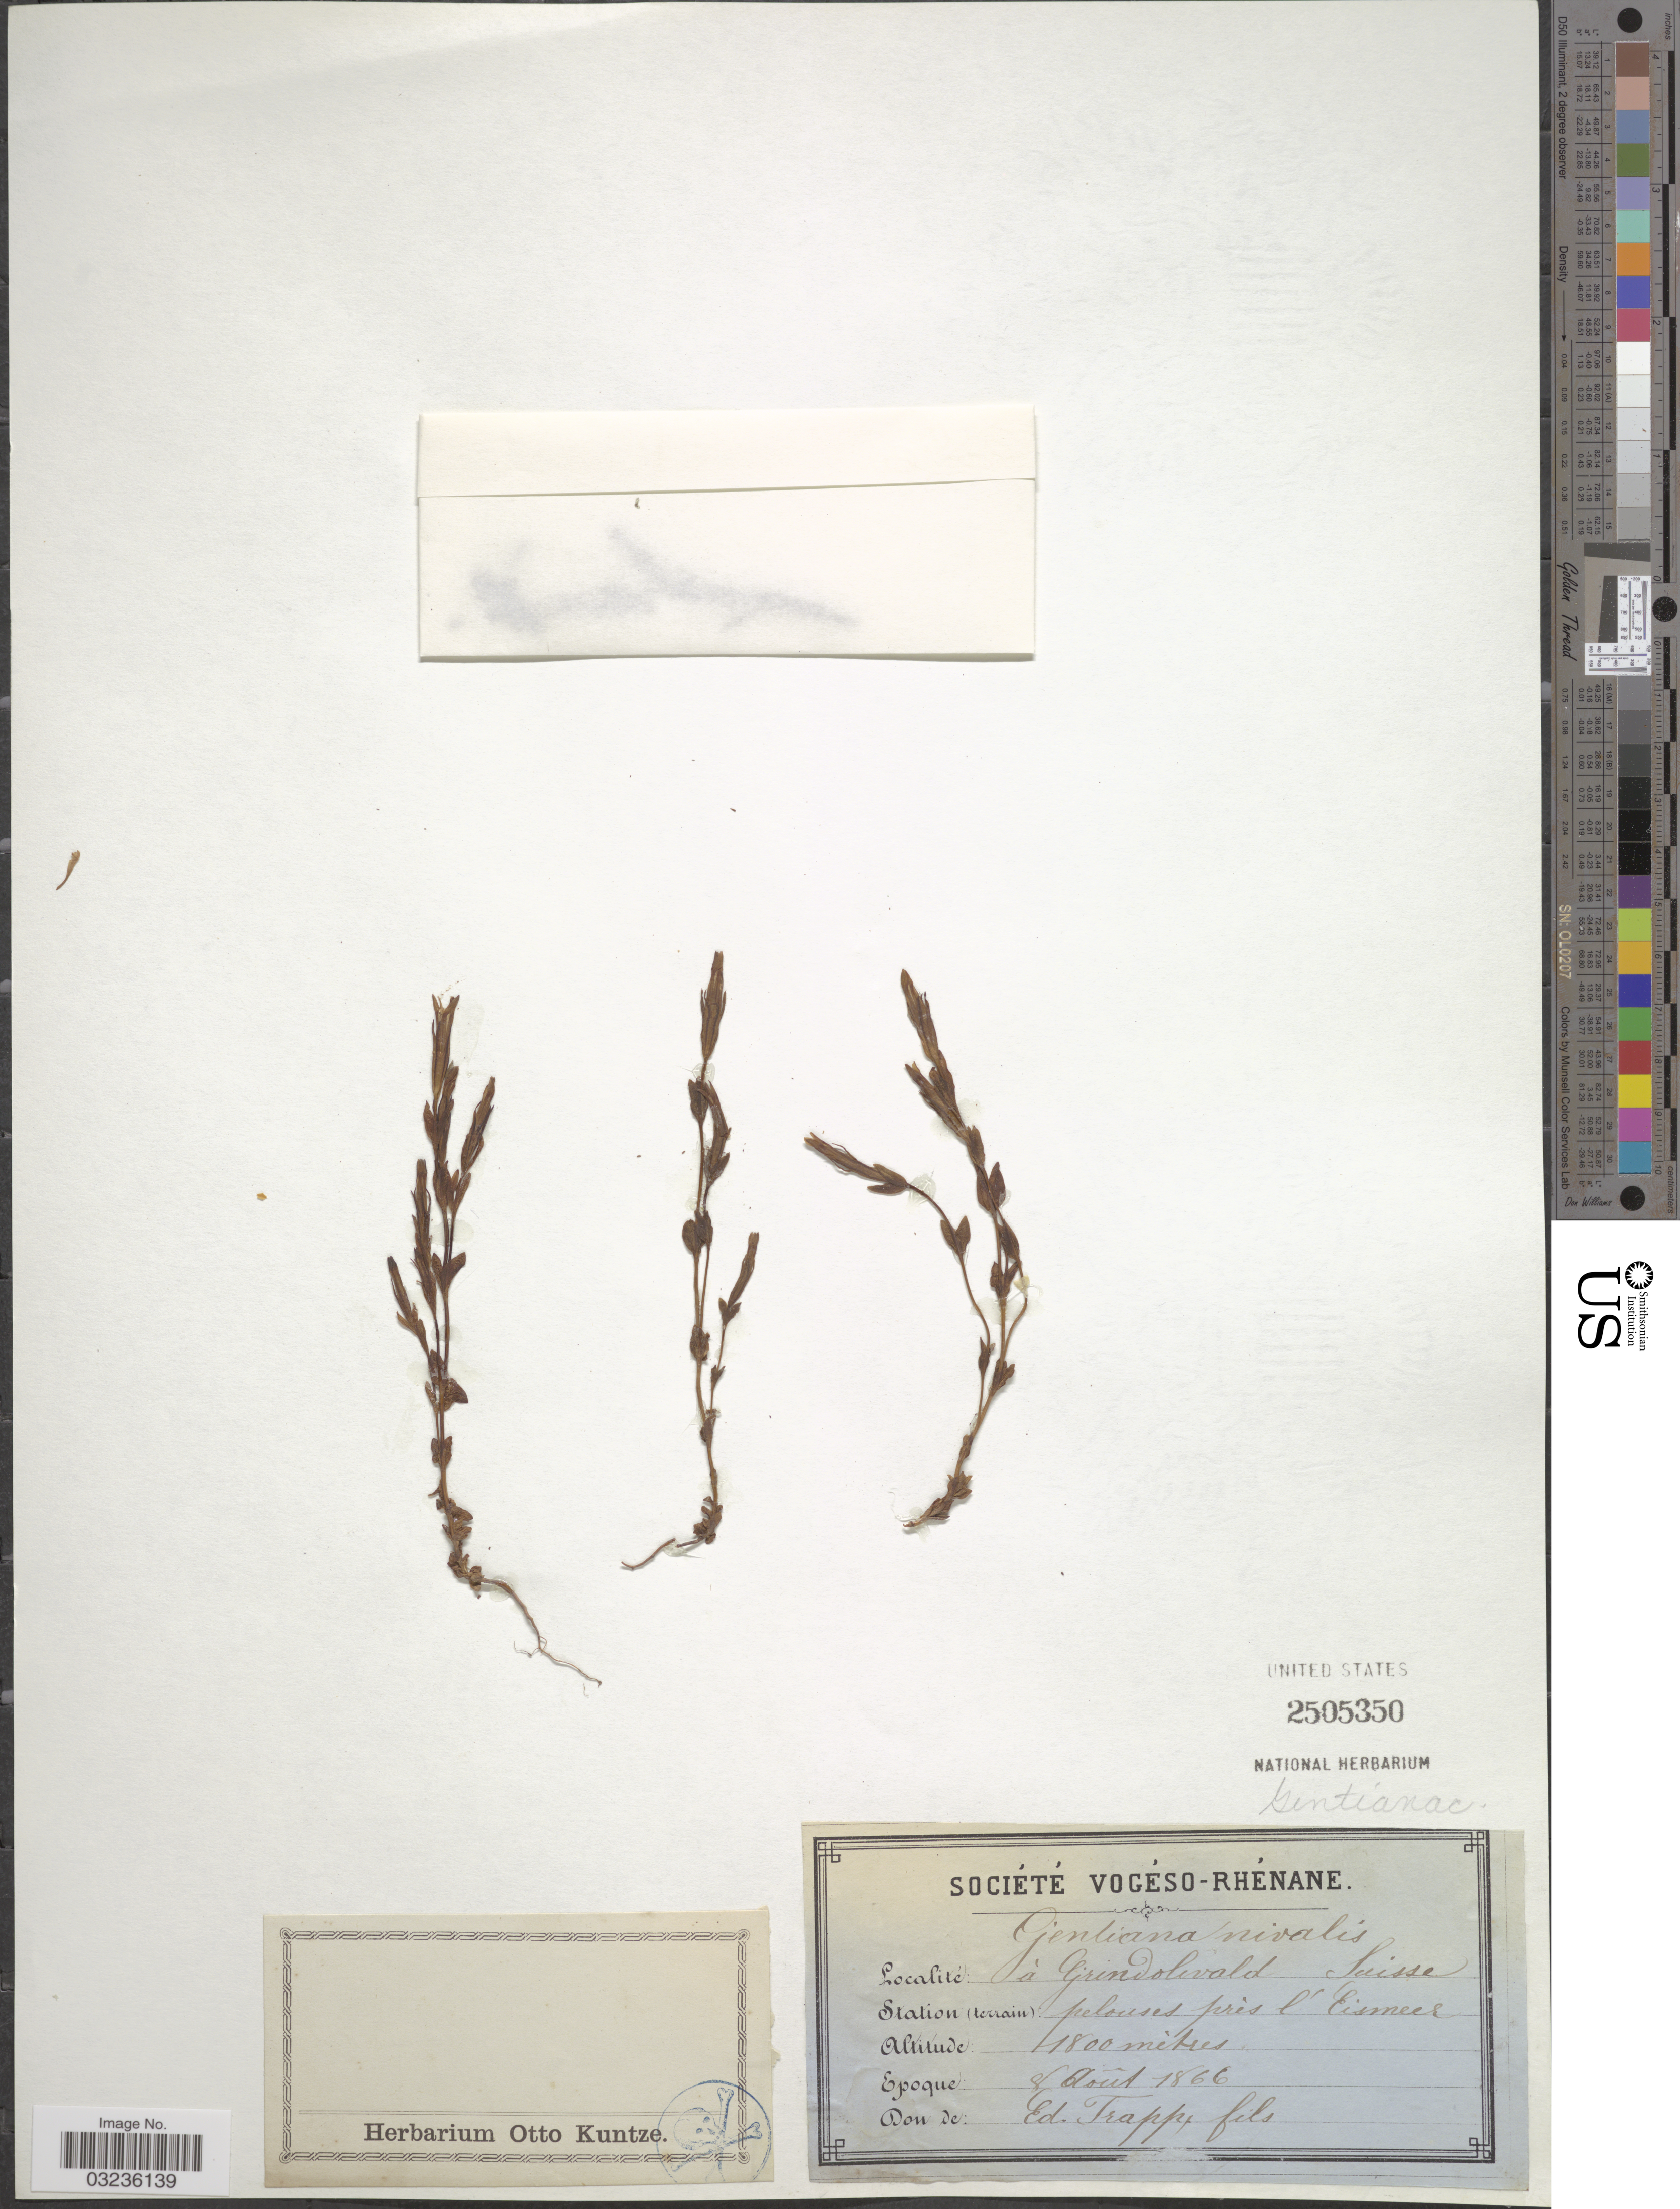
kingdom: Plantae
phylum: Tracheophyta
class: Magnoliopsida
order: Gentianales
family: Gentianaceae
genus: Gentiana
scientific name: Gentiana nivalis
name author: L.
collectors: ex herb. Otto Kuntze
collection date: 1866-08-08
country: Switzerland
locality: Á Grindolwald, Suisse, pelouses près l'Eismeer.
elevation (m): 1800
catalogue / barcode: US 2505350